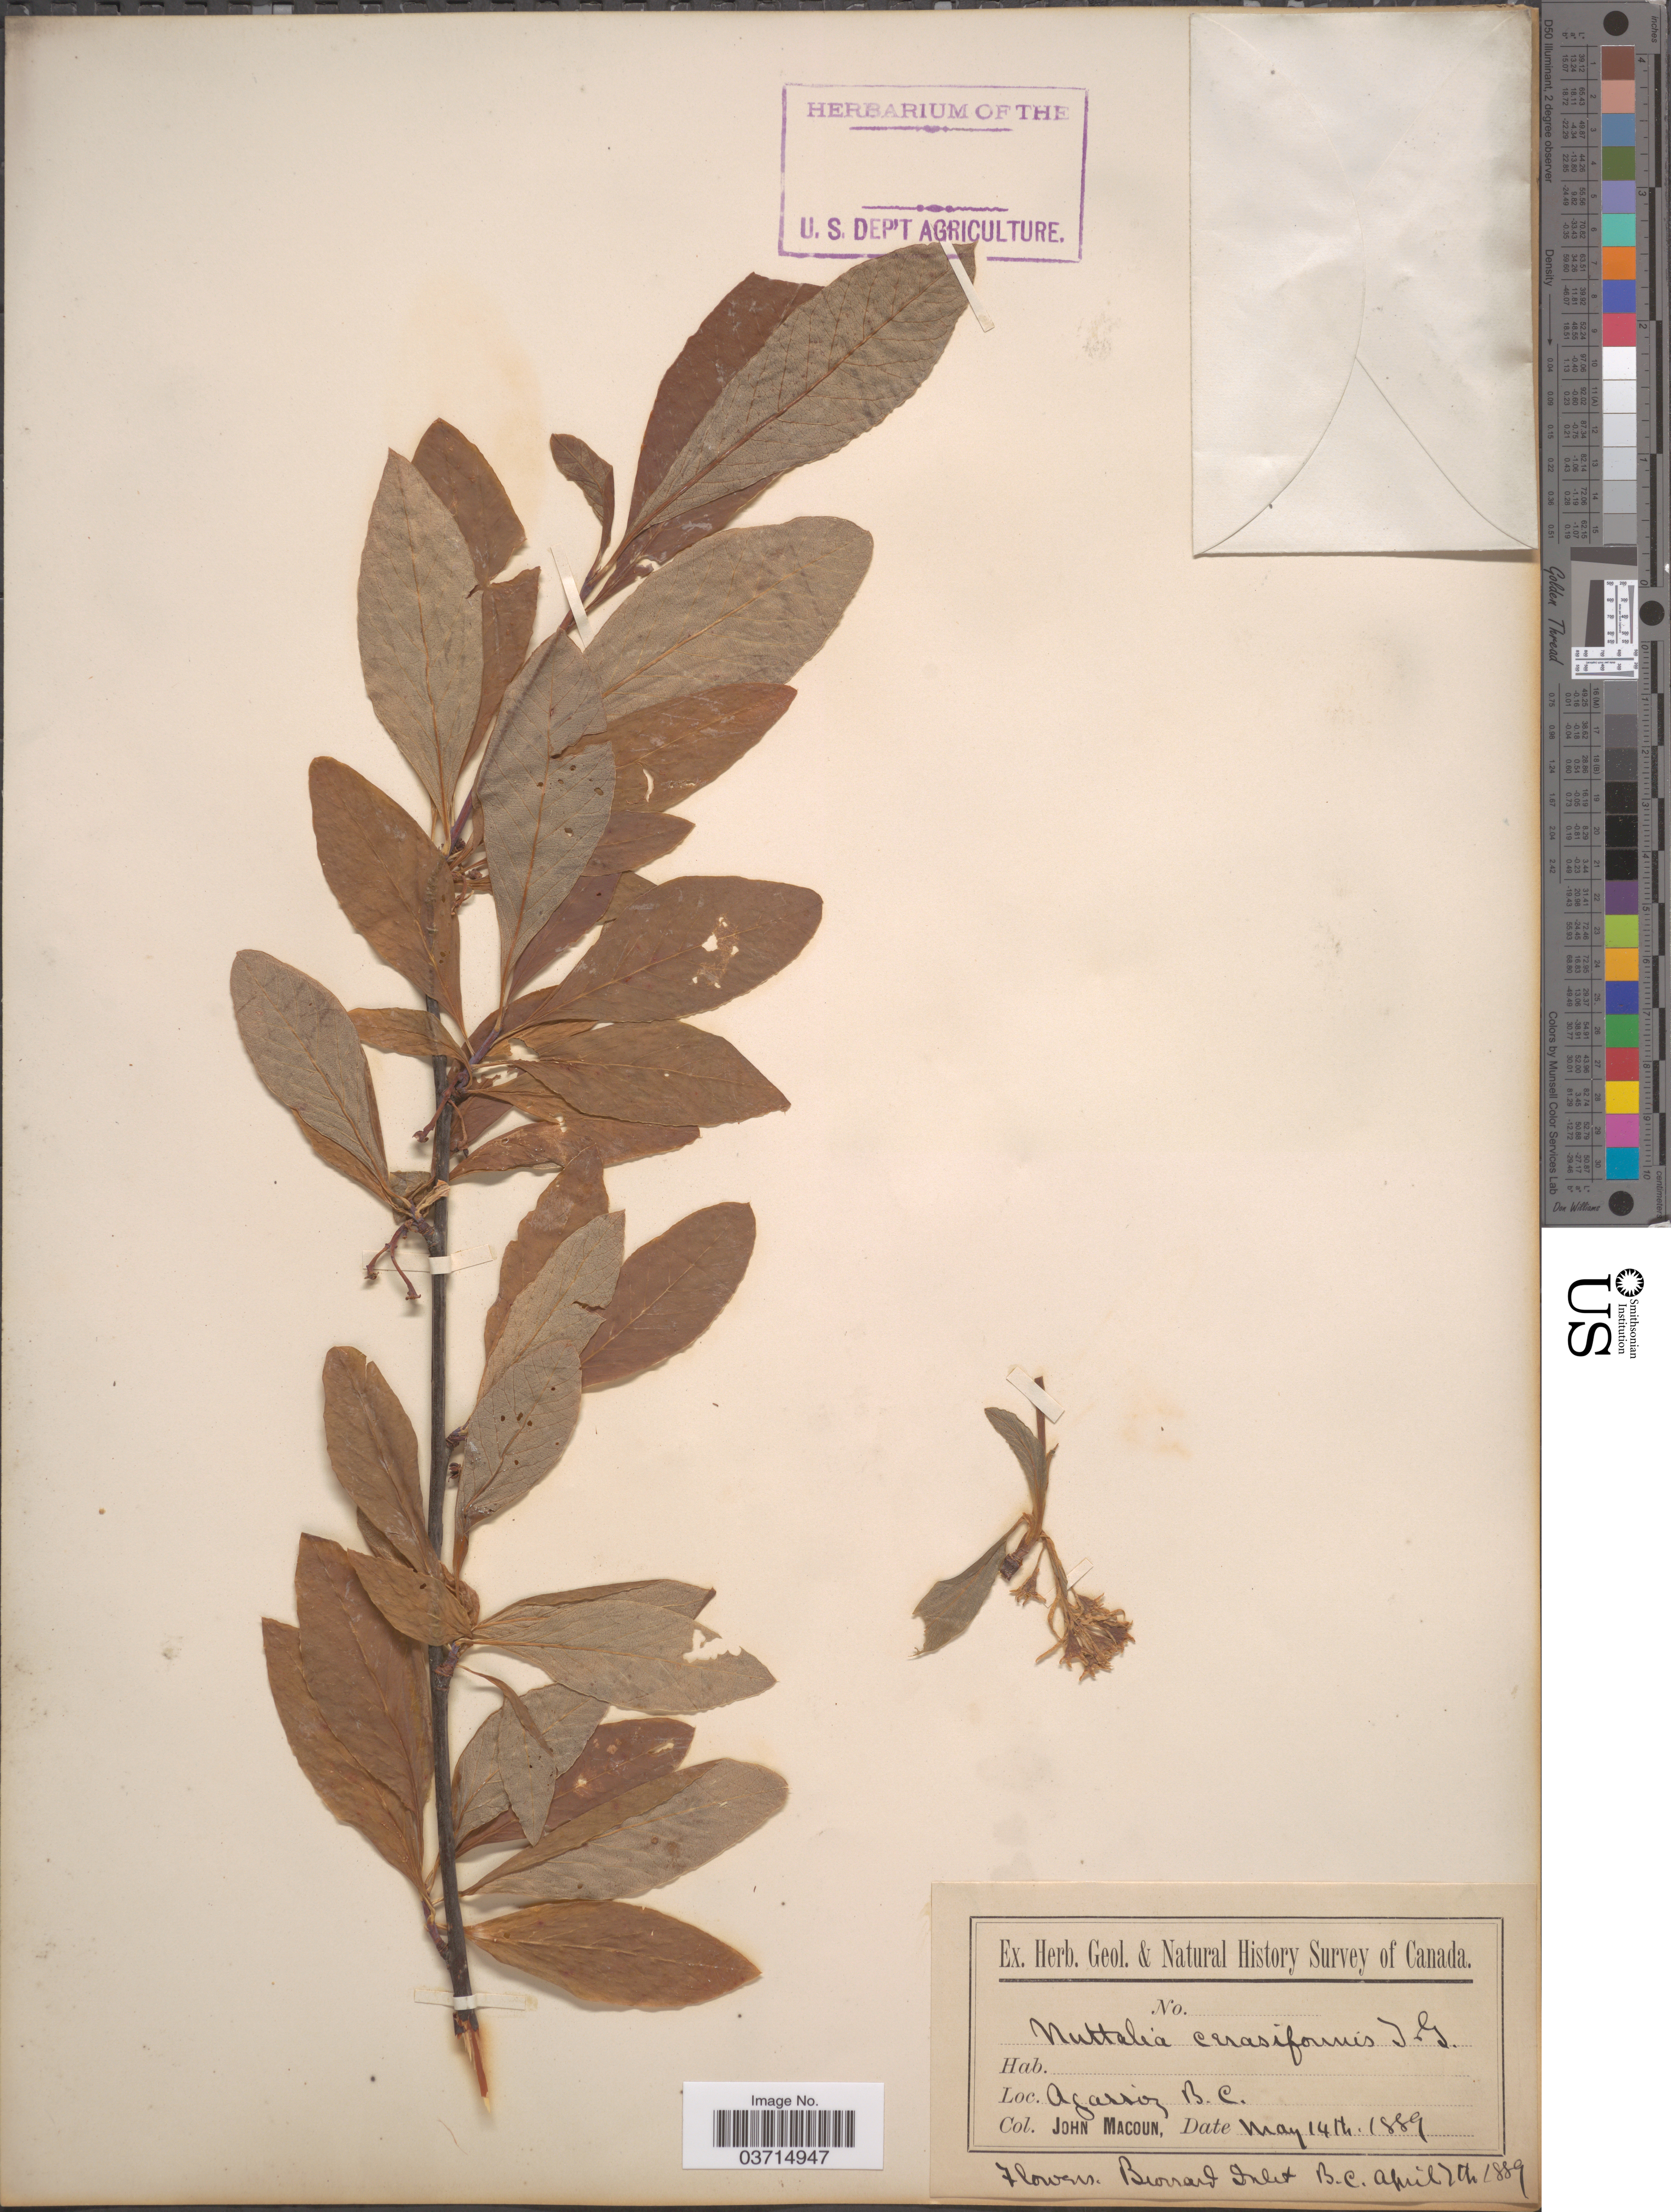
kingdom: Plantae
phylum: Tracheophyta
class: Magnoliopsida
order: Rosales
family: Rosaceae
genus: Oemleria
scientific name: Oemleria cerasiformis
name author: (Torr. & A. Gray ex Hook. & Arn.) J.W. Landon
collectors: J. Macoun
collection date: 1889-05-14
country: Canada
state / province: British Columbia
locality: Agassiz.